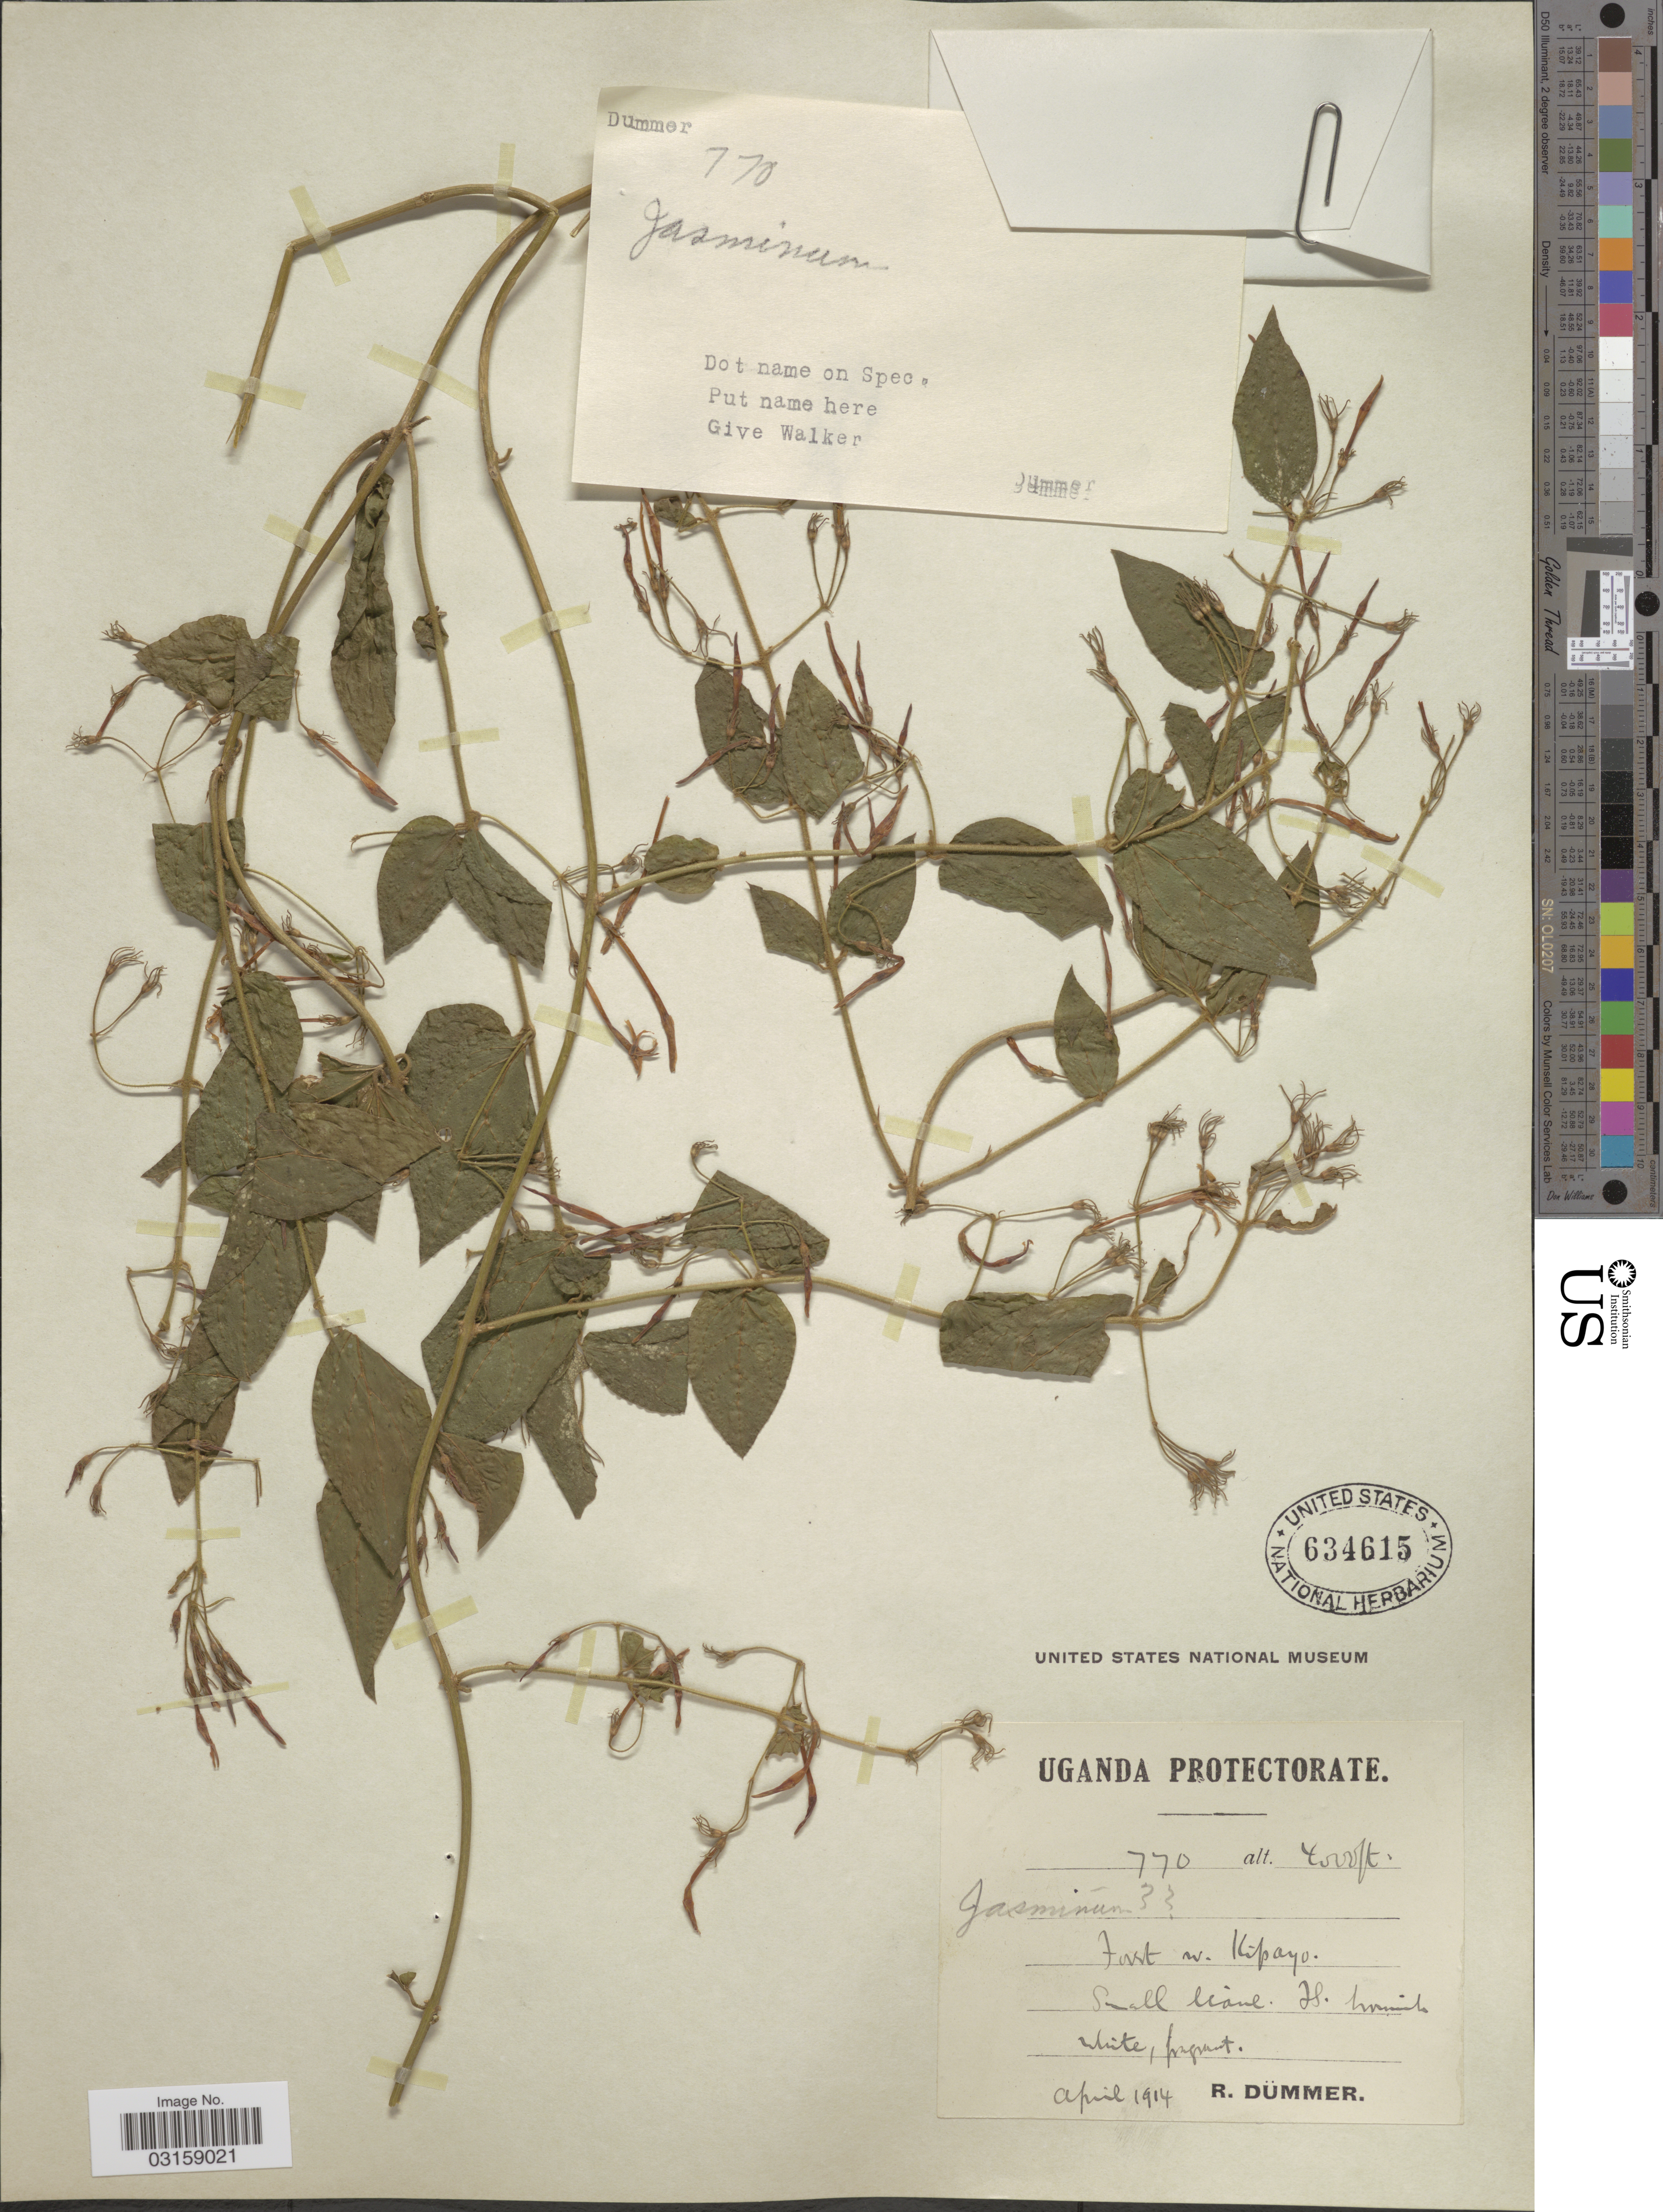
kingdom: Plantae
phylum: Tracheophyta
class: Magnoliopsida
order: Lamiales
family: Oleaceae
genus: Jasminum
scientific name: Jasminum sp.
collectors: R. A. Dümmer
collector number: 770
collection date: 1914-04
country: Uganda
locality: Uganda Protectorate. Forest nr. Kipayo.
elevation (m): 1219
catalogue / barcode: US 634615